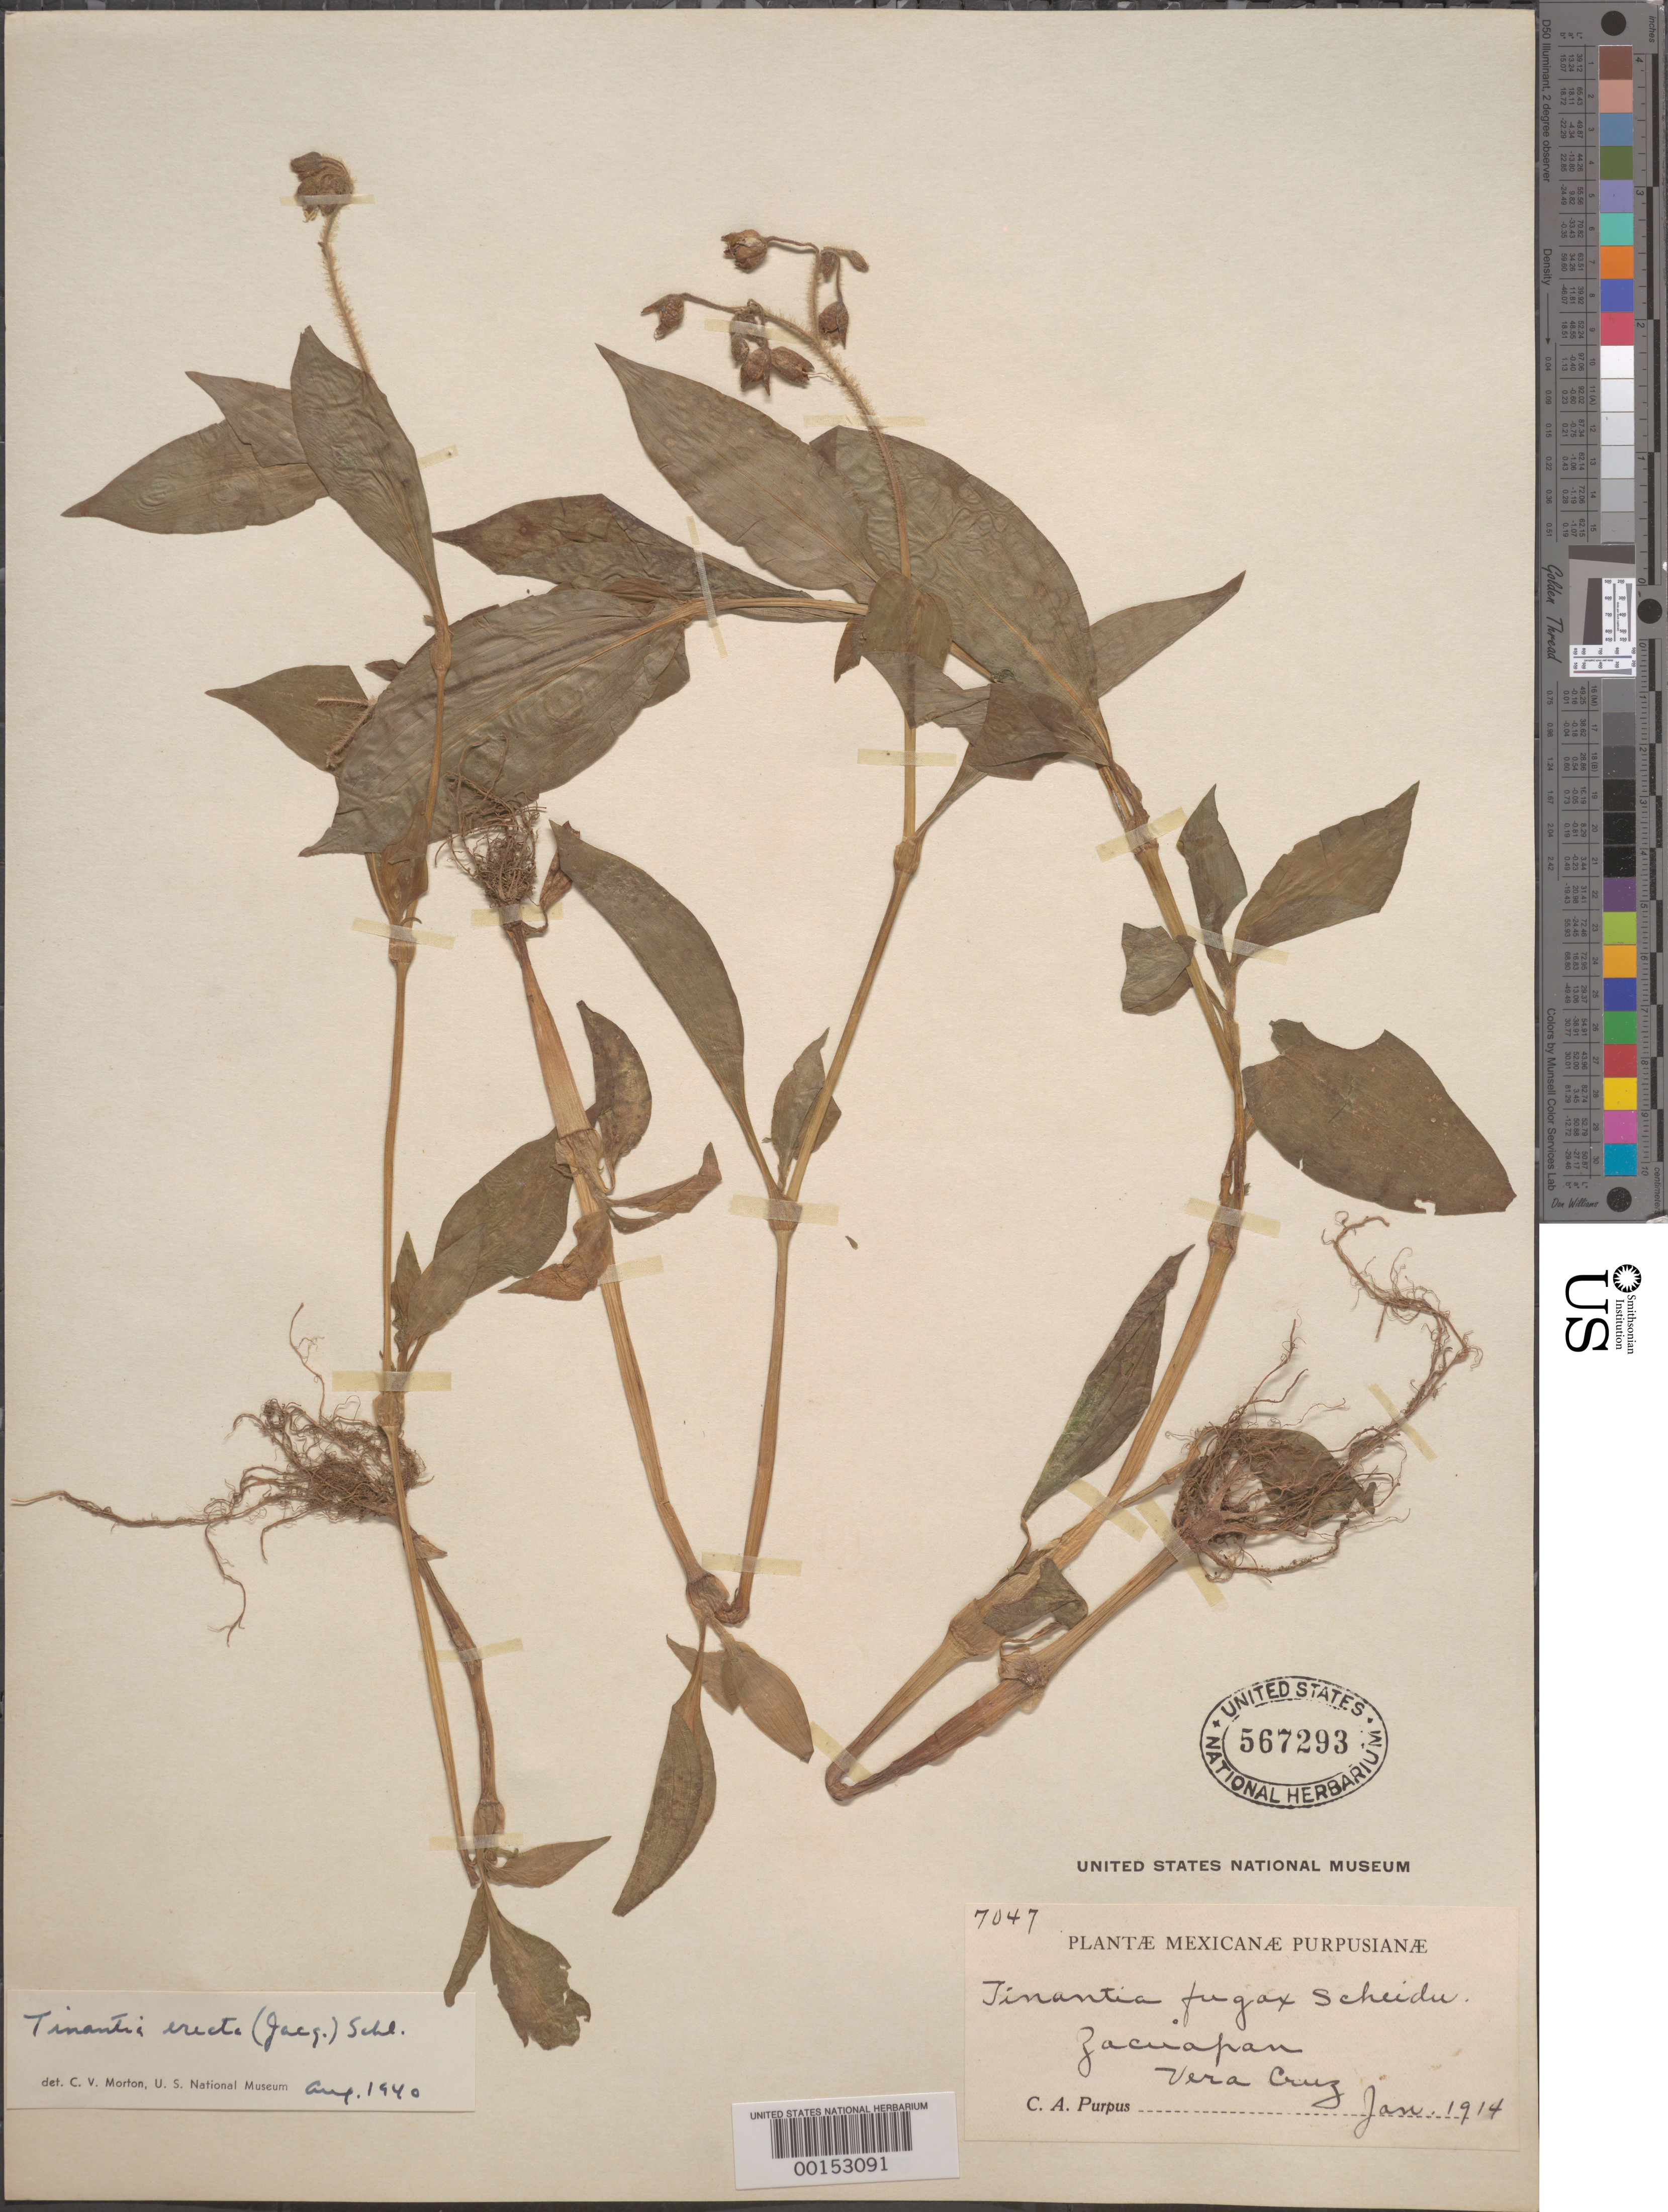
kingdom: Plantae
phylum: Tracheophyta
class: Liliopsida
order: Commelinales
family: Commelinaceae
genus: Tinantia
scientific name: Tinantia erecta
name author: (Jacq.) Fenzl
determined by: Morton, C. V.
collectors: C. A. Purpus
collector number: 7047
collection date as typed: Jan 1914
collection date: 1914-01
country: Mexico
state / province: Veracruz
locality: Zacuapan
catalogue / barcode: US 567293